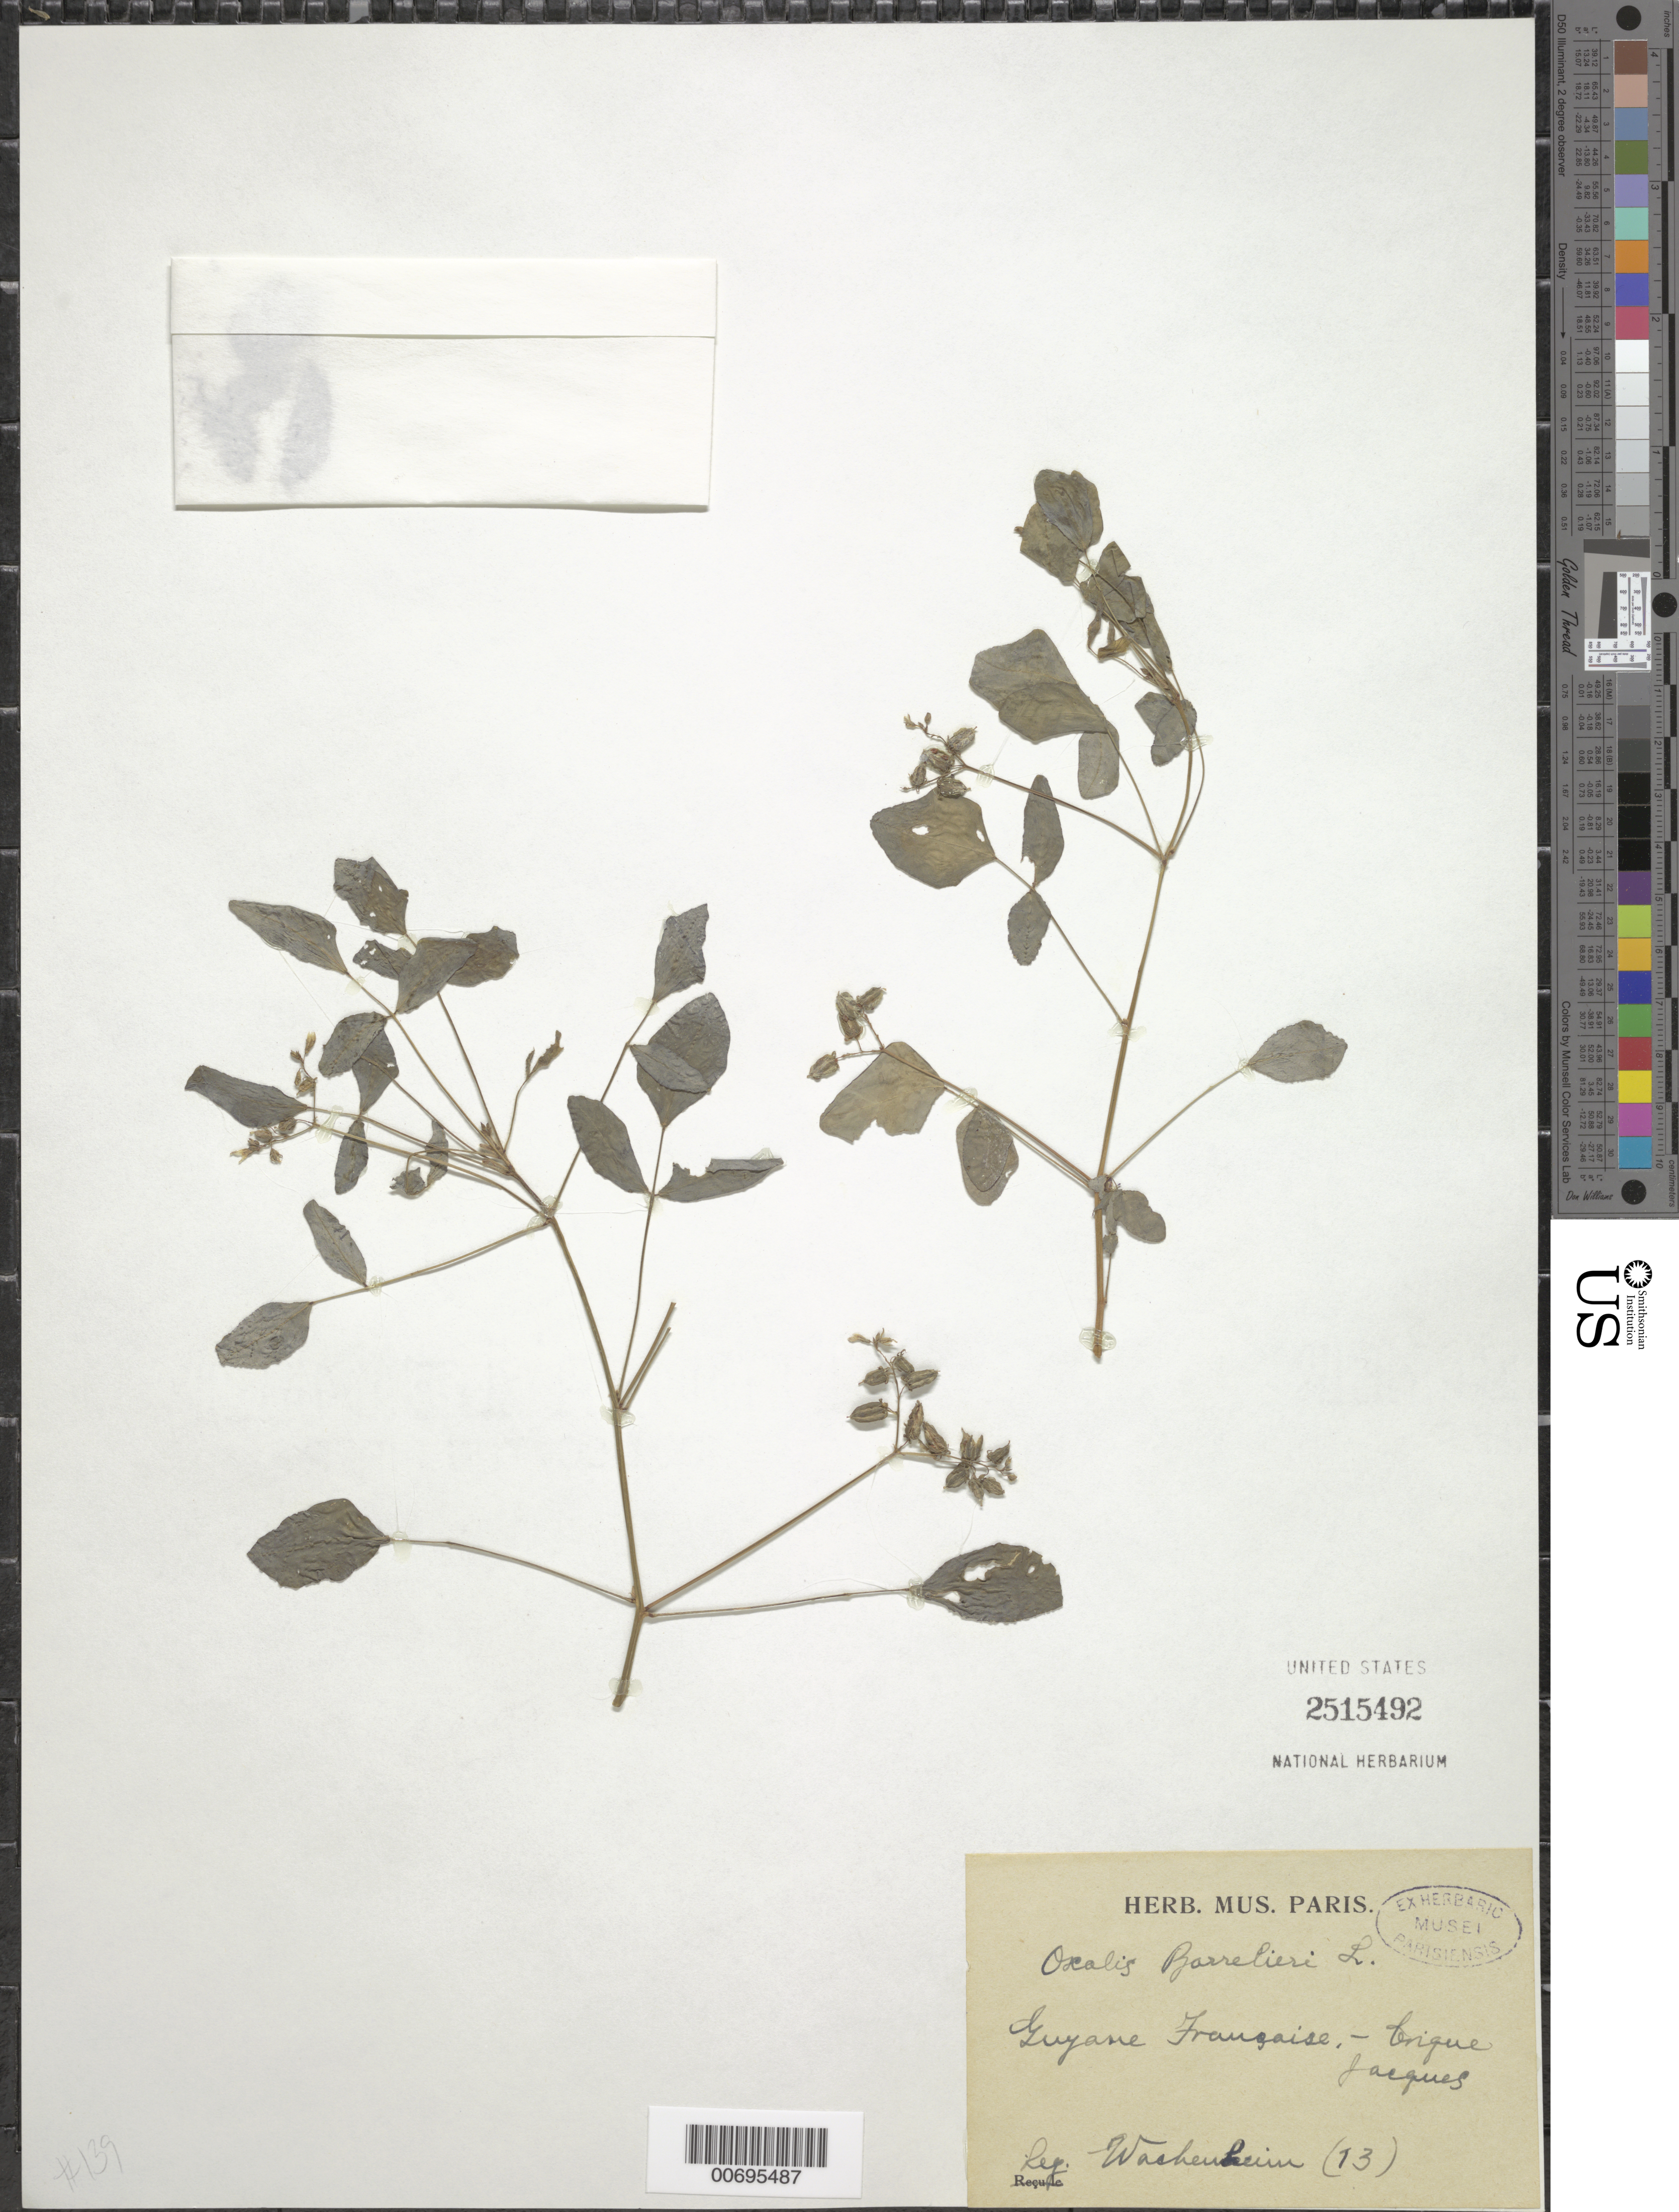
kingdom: Plantae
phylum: Tracheophyta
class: Magnoliopsida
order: Oxalidales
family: Oxalidaceae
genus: Oxalis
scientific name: Oxalis barrelieri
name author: L.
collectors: G. Wachenheim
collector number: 73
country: French Guiana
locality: Crique Jacques, Bassin de la Mana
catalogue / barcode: US 2515492